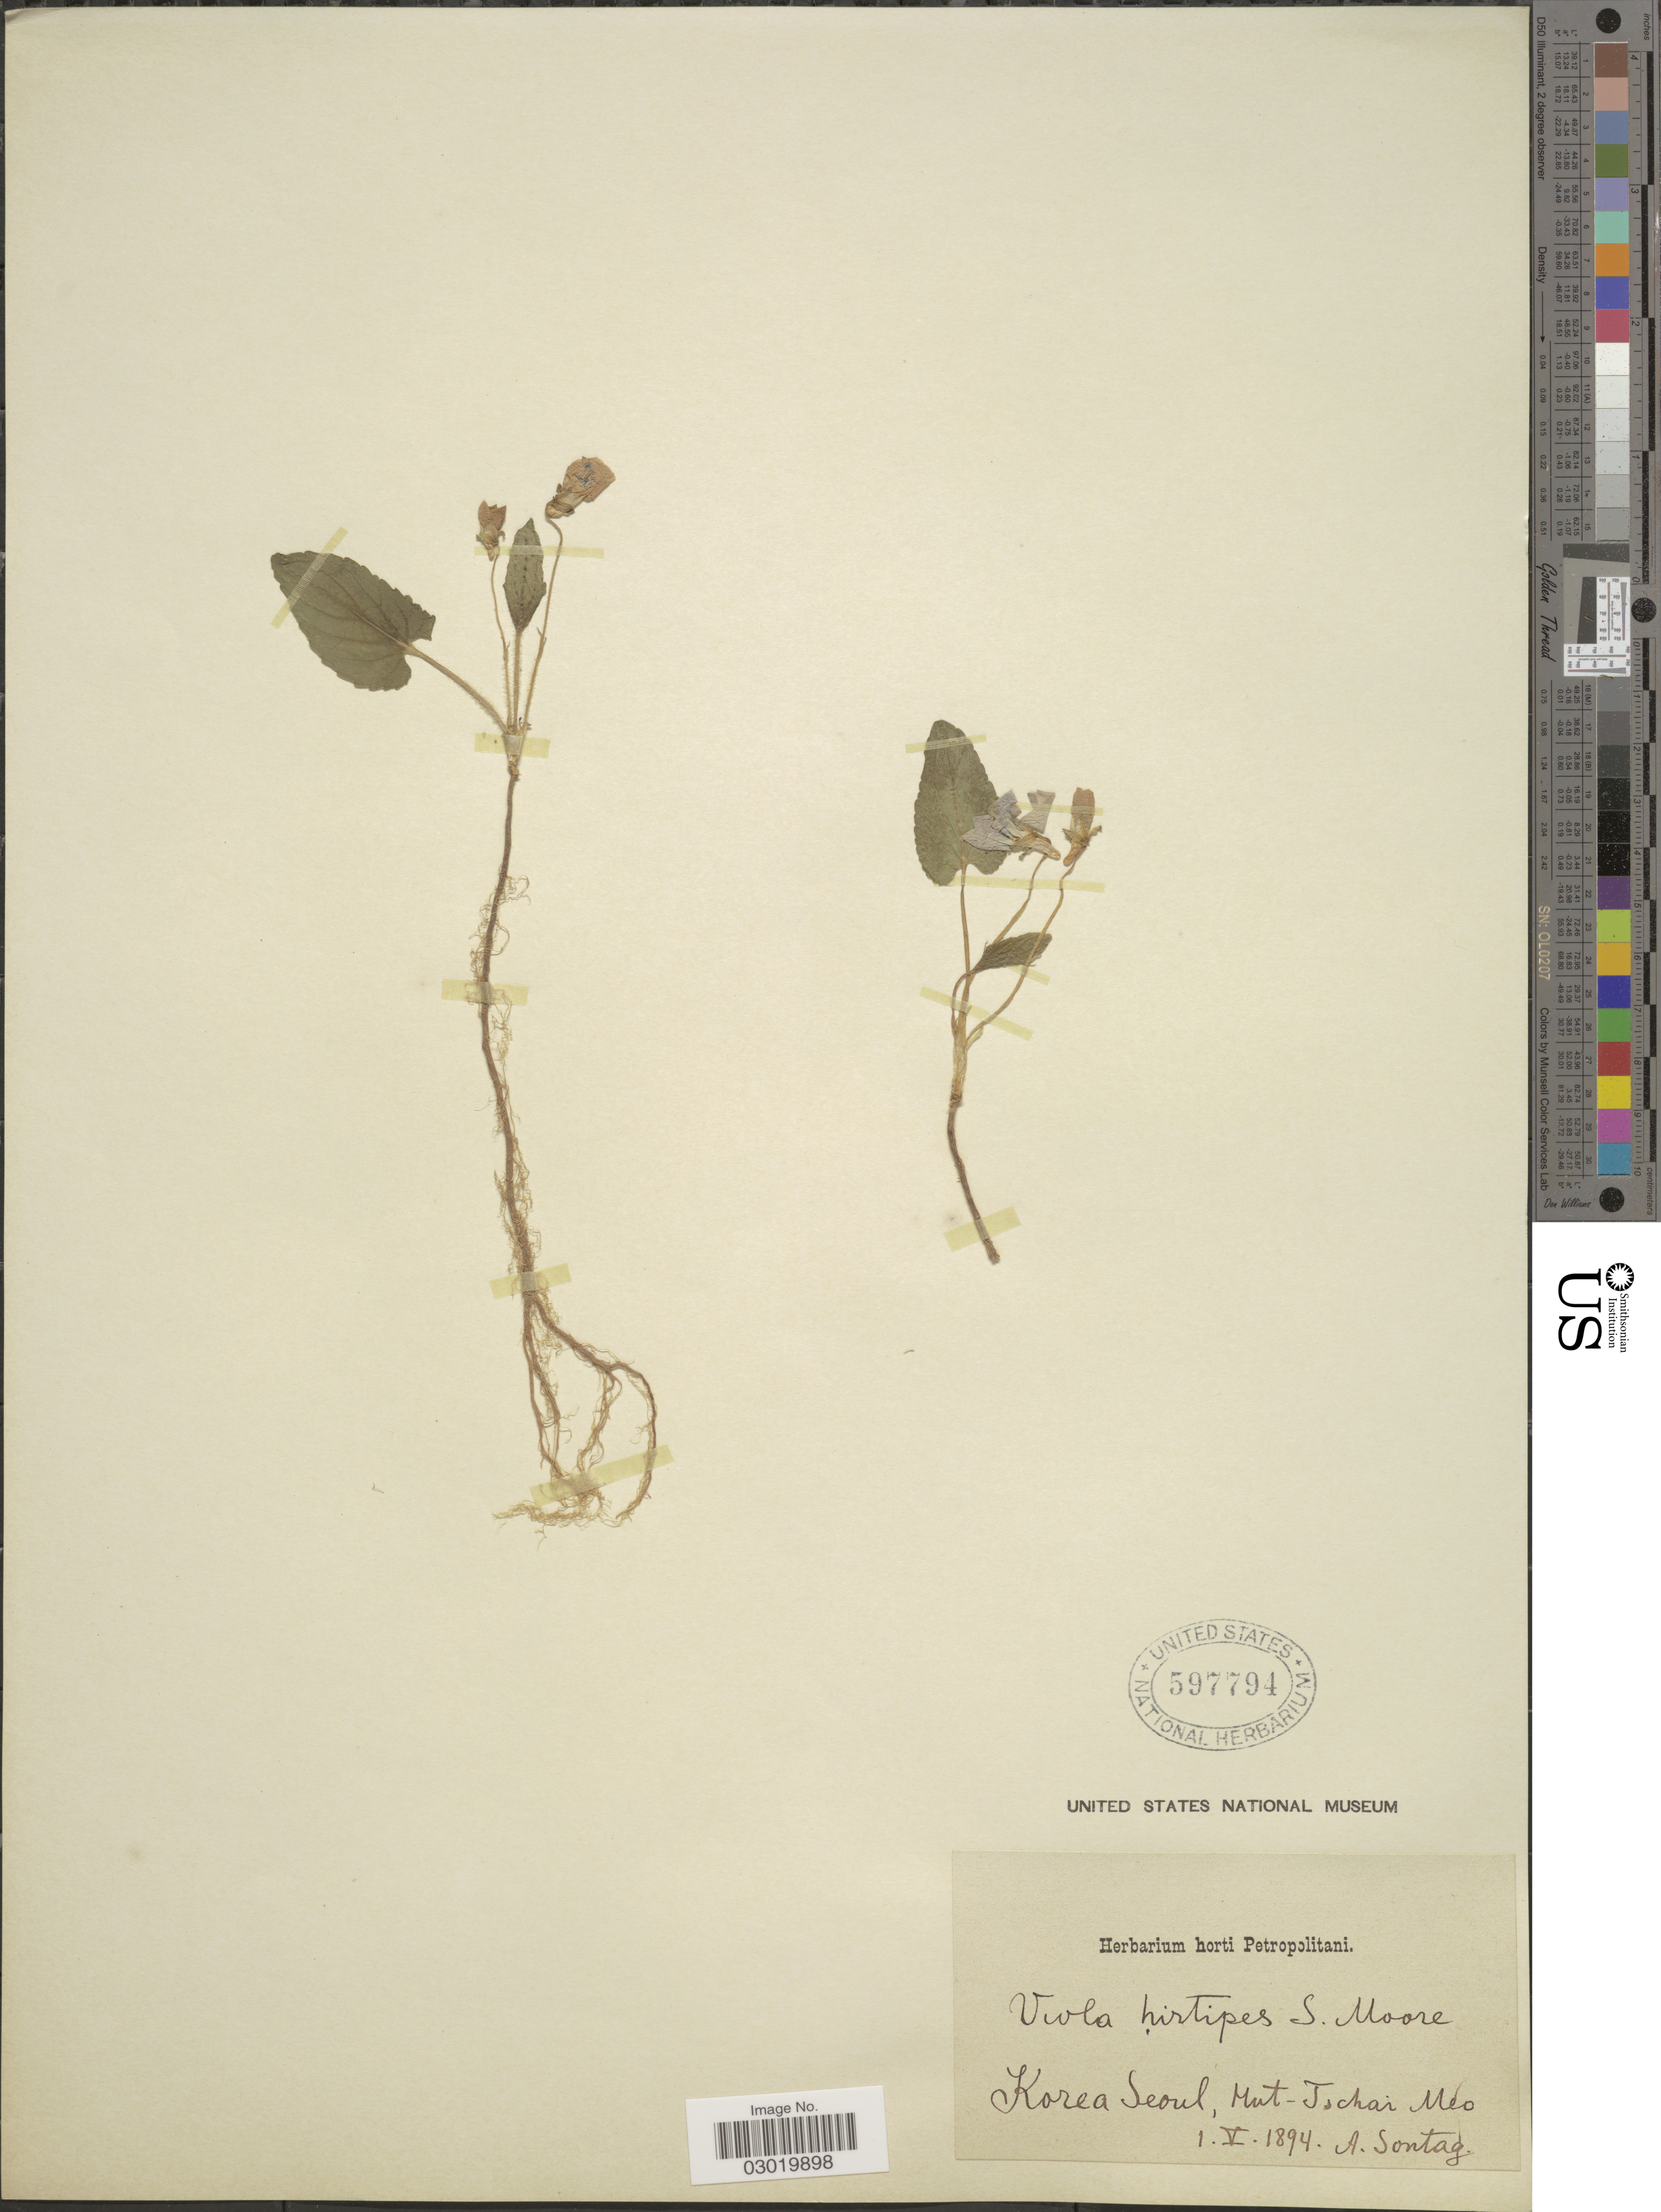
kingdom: Plantae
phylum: Tracheophyta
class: Magnoliopsida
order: Malpighiales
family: Violaceae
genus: Viola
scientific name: Viola hirtipes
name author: S. Moore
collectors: A. Sontag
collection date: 1894-05-01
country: South Korea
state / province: Seoul Special City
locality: Seoul, Mut-Tschai Meo.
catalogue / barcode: US 597794